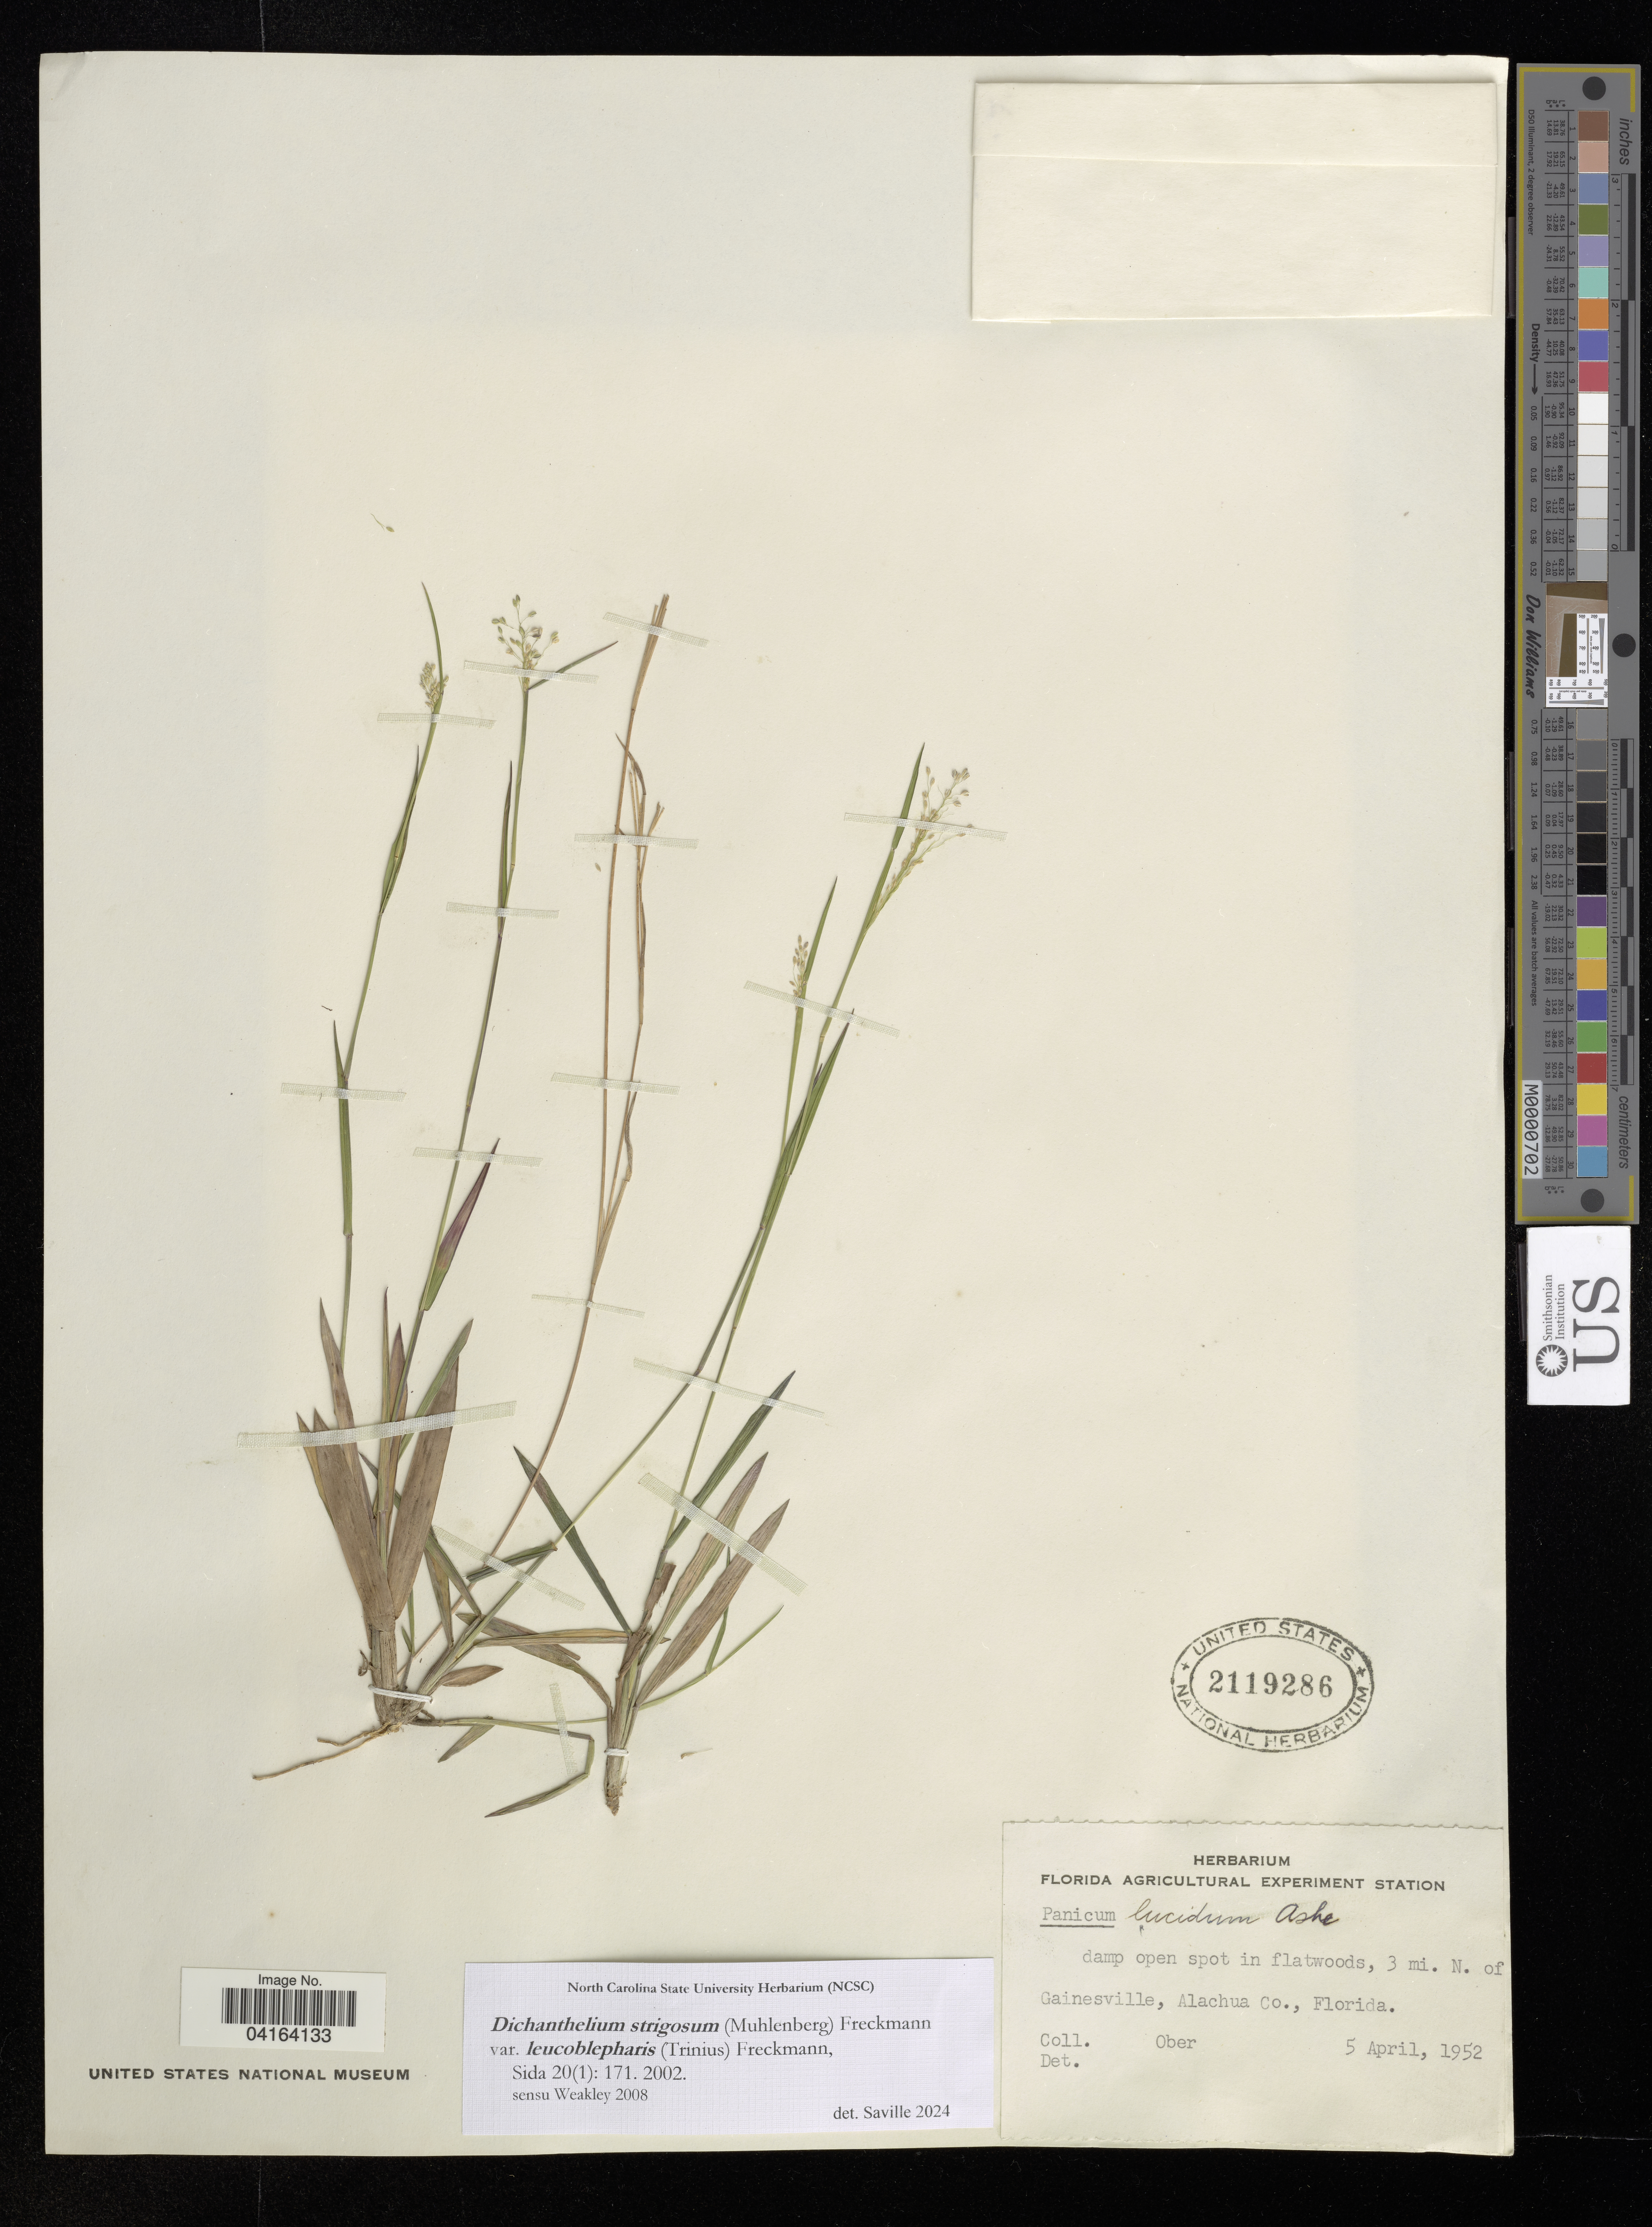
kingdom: Plantae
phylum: Tracheophyta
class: Liliopsida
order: Poales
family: Poaceae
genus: Dichanthelium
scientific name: Dichanthelium strigosum var. leucoblepharis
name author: (Trin.) Freckmann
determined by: Saville, A. C., (NCSC), North Carolina State University (UNITED STATES)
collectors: L. Ober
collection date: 1952-04-05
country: United States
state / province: Florida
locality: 3 mi. N. of Gainesville, Alachua Co.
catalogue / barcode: US 2119286